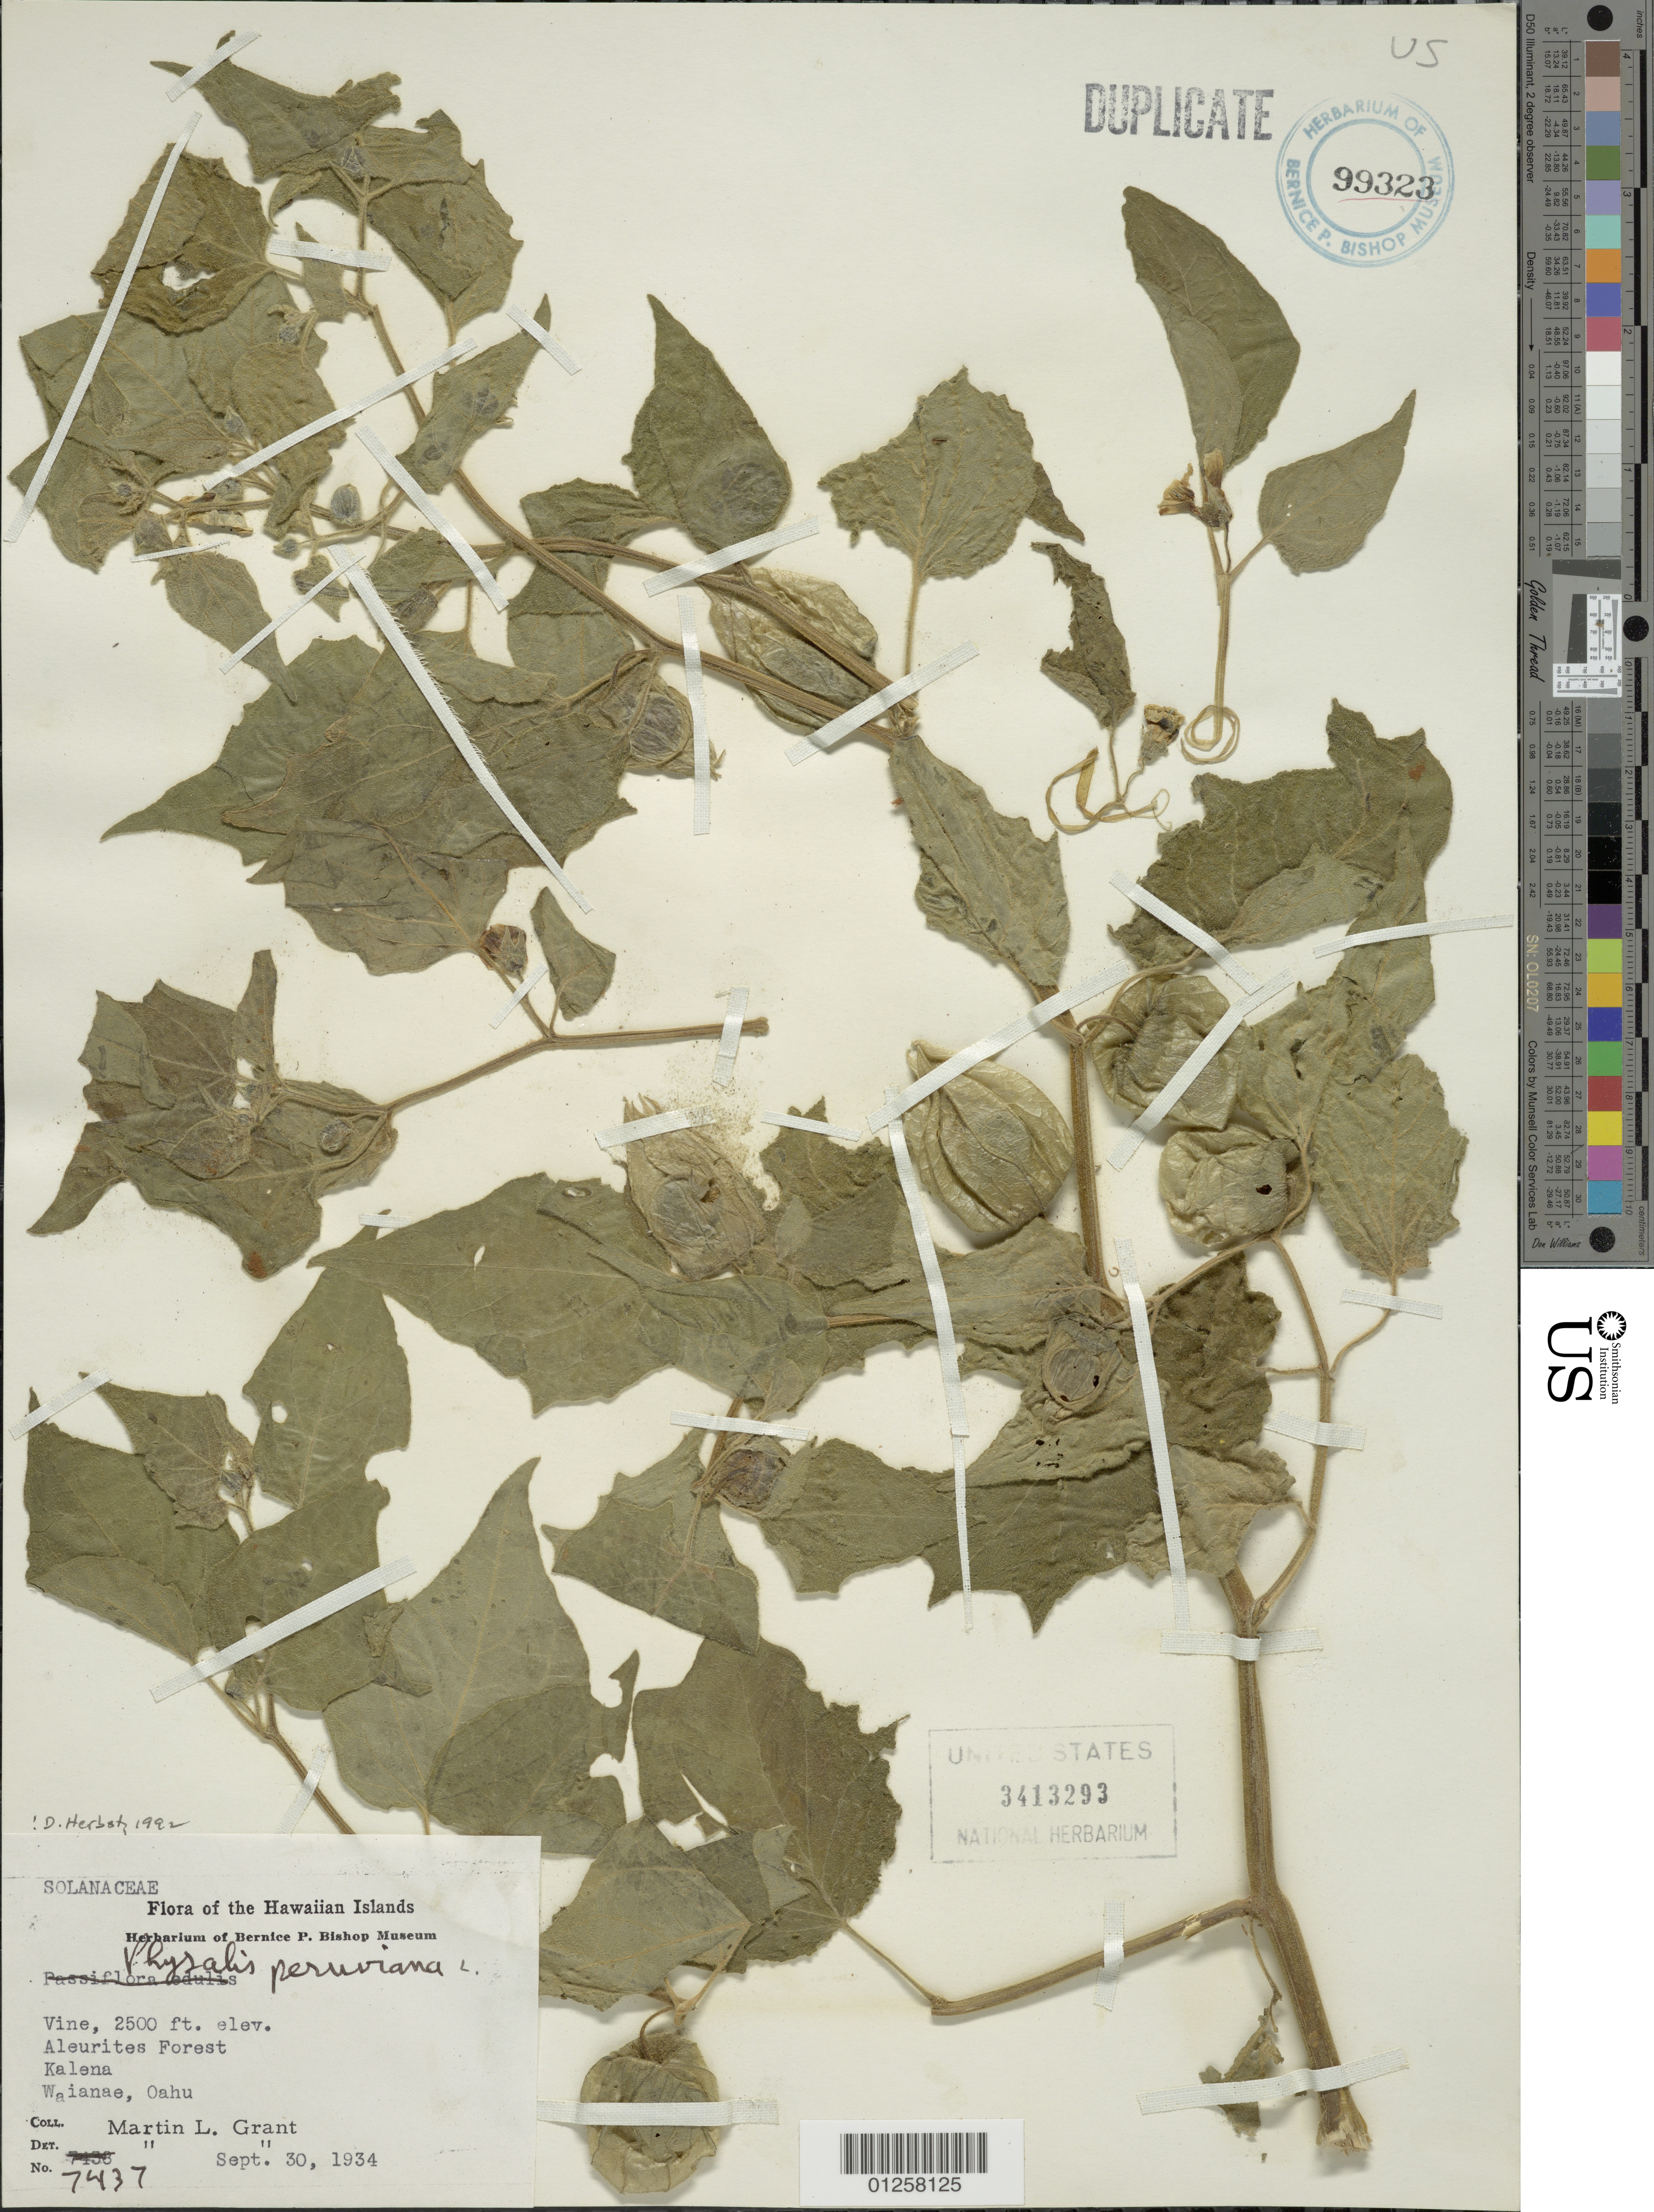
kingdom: Plantae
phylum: Tracheophyta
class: Magnoliopsida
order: Solanales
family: Solanaceae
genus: Physalis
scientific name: Physalis peruviana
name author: L.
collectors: M. L. Grant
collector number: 7437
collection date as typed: Sep 30, 1934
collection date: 1934-09-30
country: United States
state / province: Hawaii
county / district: Honolulu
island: Oahu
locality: Kalena, Waianae.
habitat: Aleurites forest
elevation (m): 762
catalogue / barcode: US 3413293